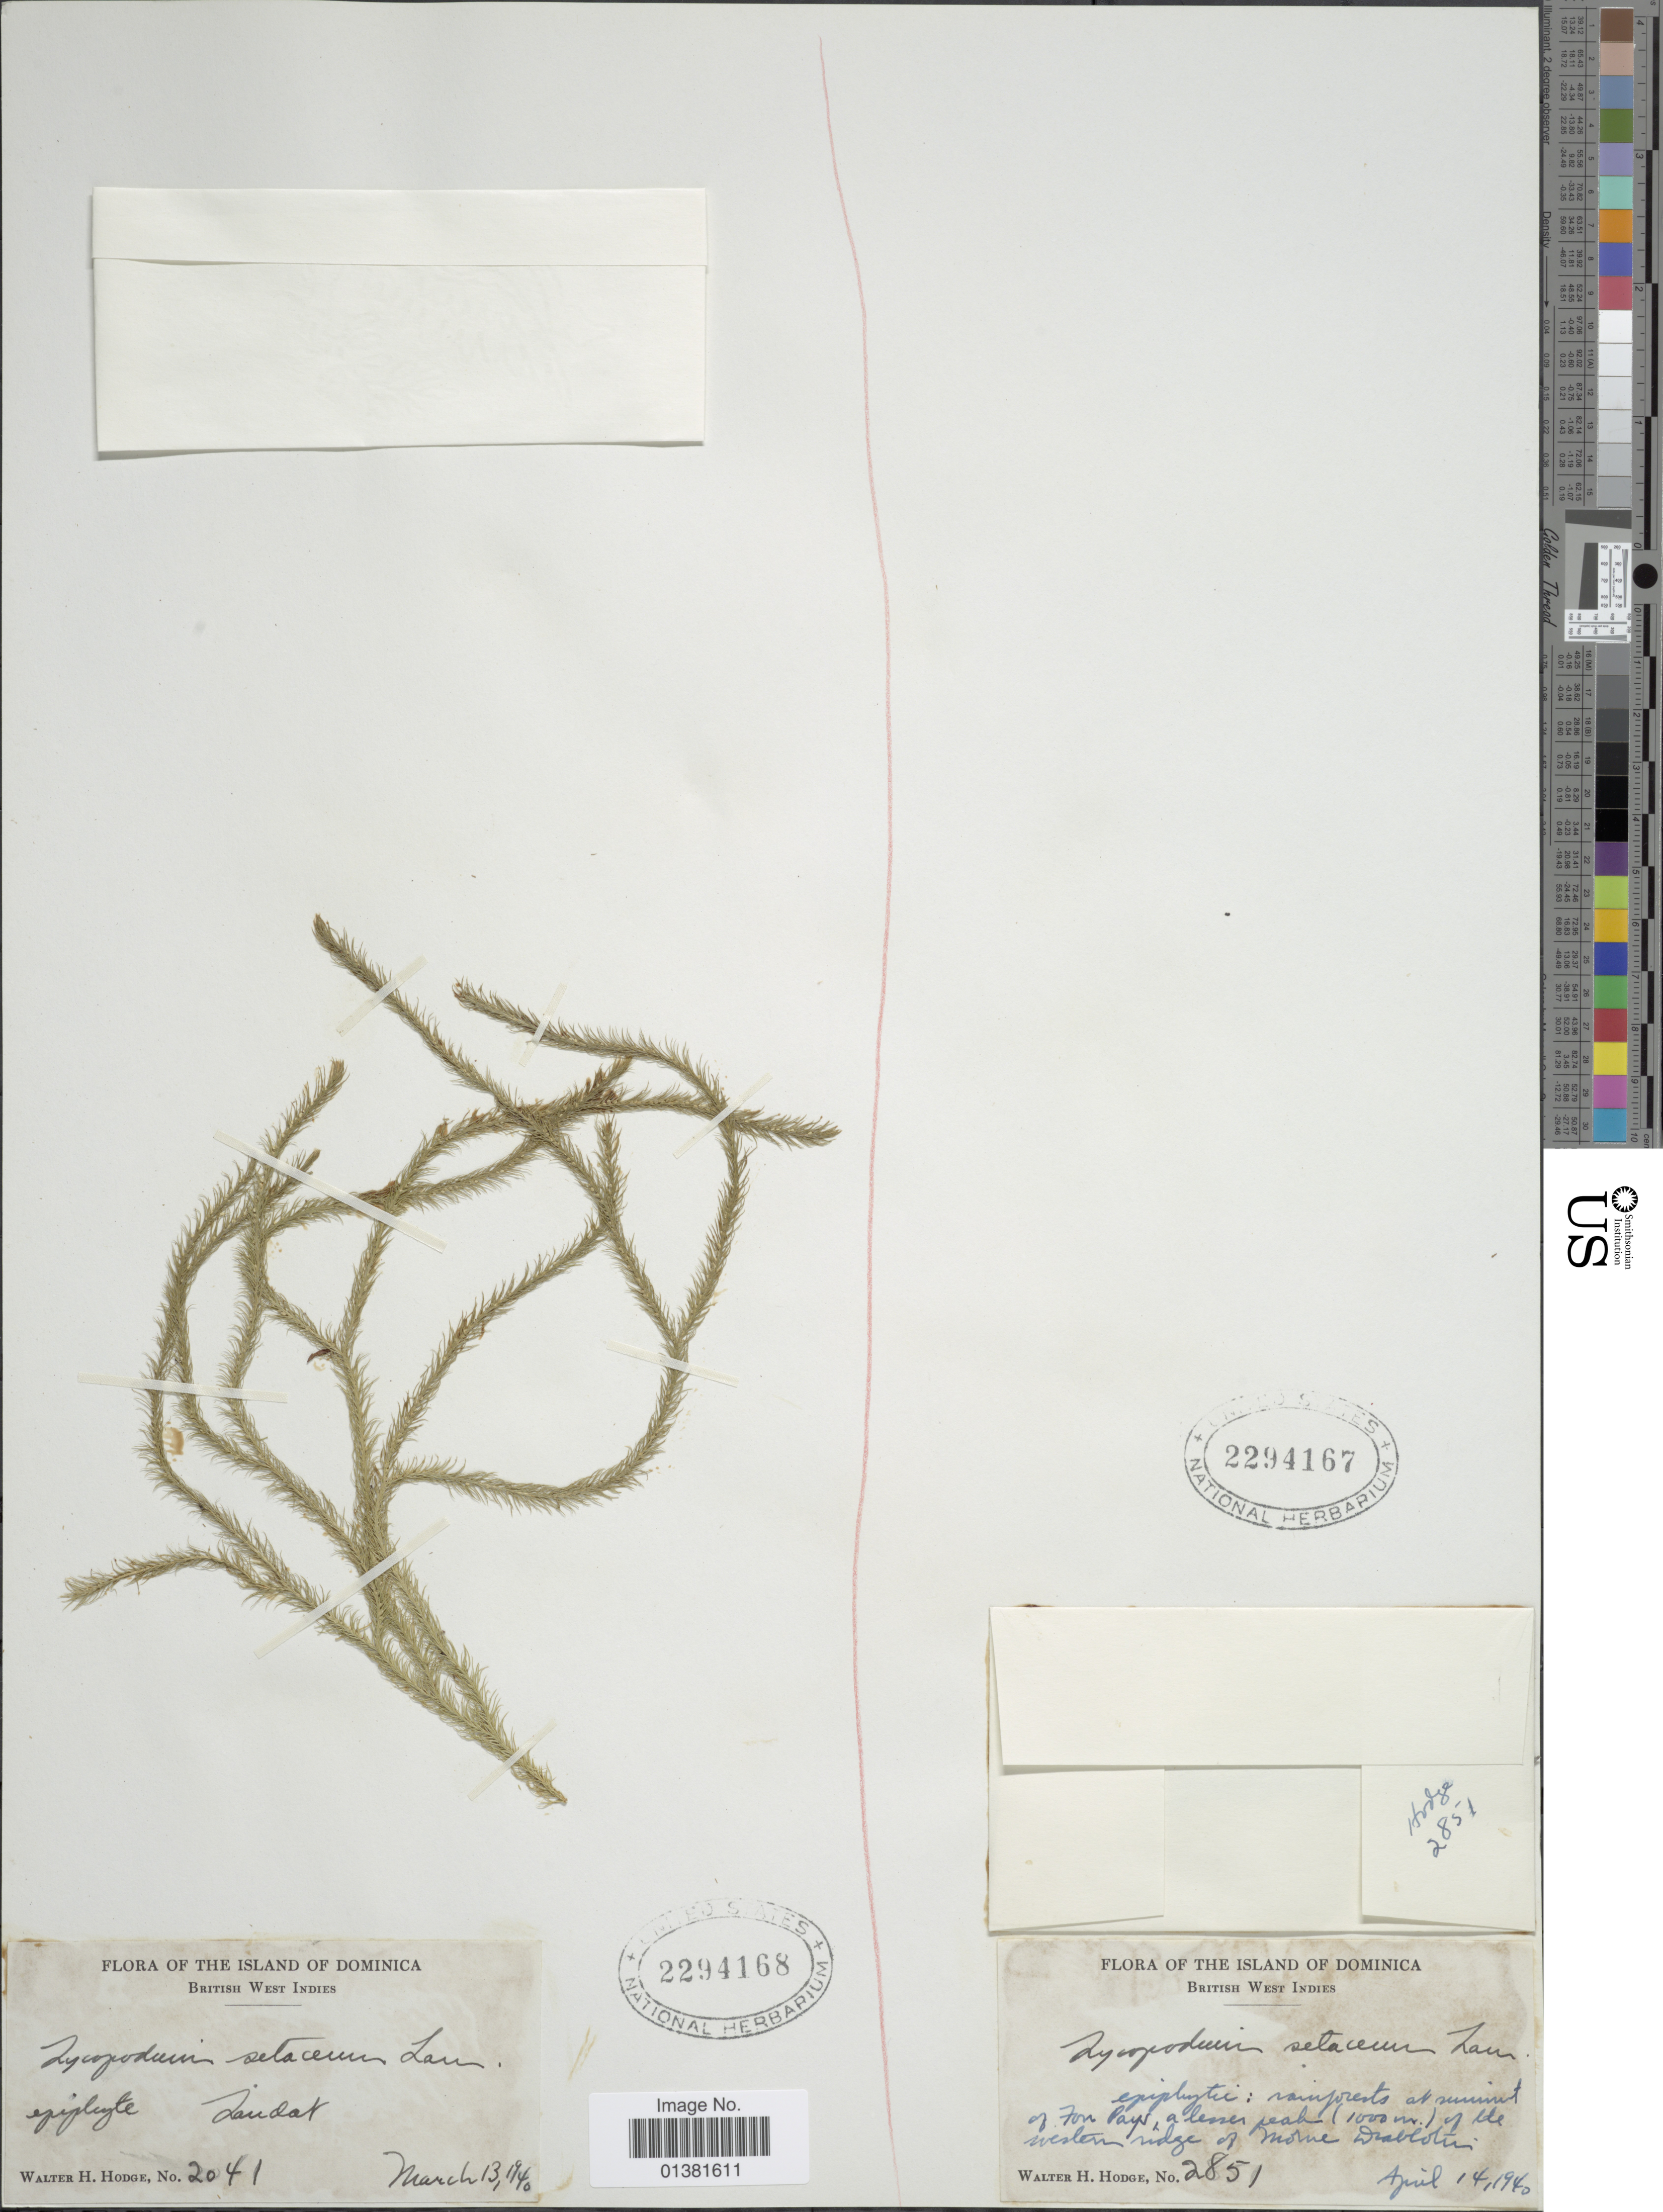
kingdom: Plantae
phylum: Tracheophyta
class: Lycopodiopsida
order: Lycopodiales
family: Lycopodiaceae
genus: Phlegmariurus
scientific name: Phlegmariurus filiformis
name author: (Sw.) W.H. Wagner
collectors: W. Hodge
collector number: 2851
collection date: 1940-04-14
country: Dominica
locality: British West Indies, rainforests at summit of Fon Pays, a lesser peak (1000 m.) of the western ridge of Morne Diablotins.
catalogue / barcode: US 2294167